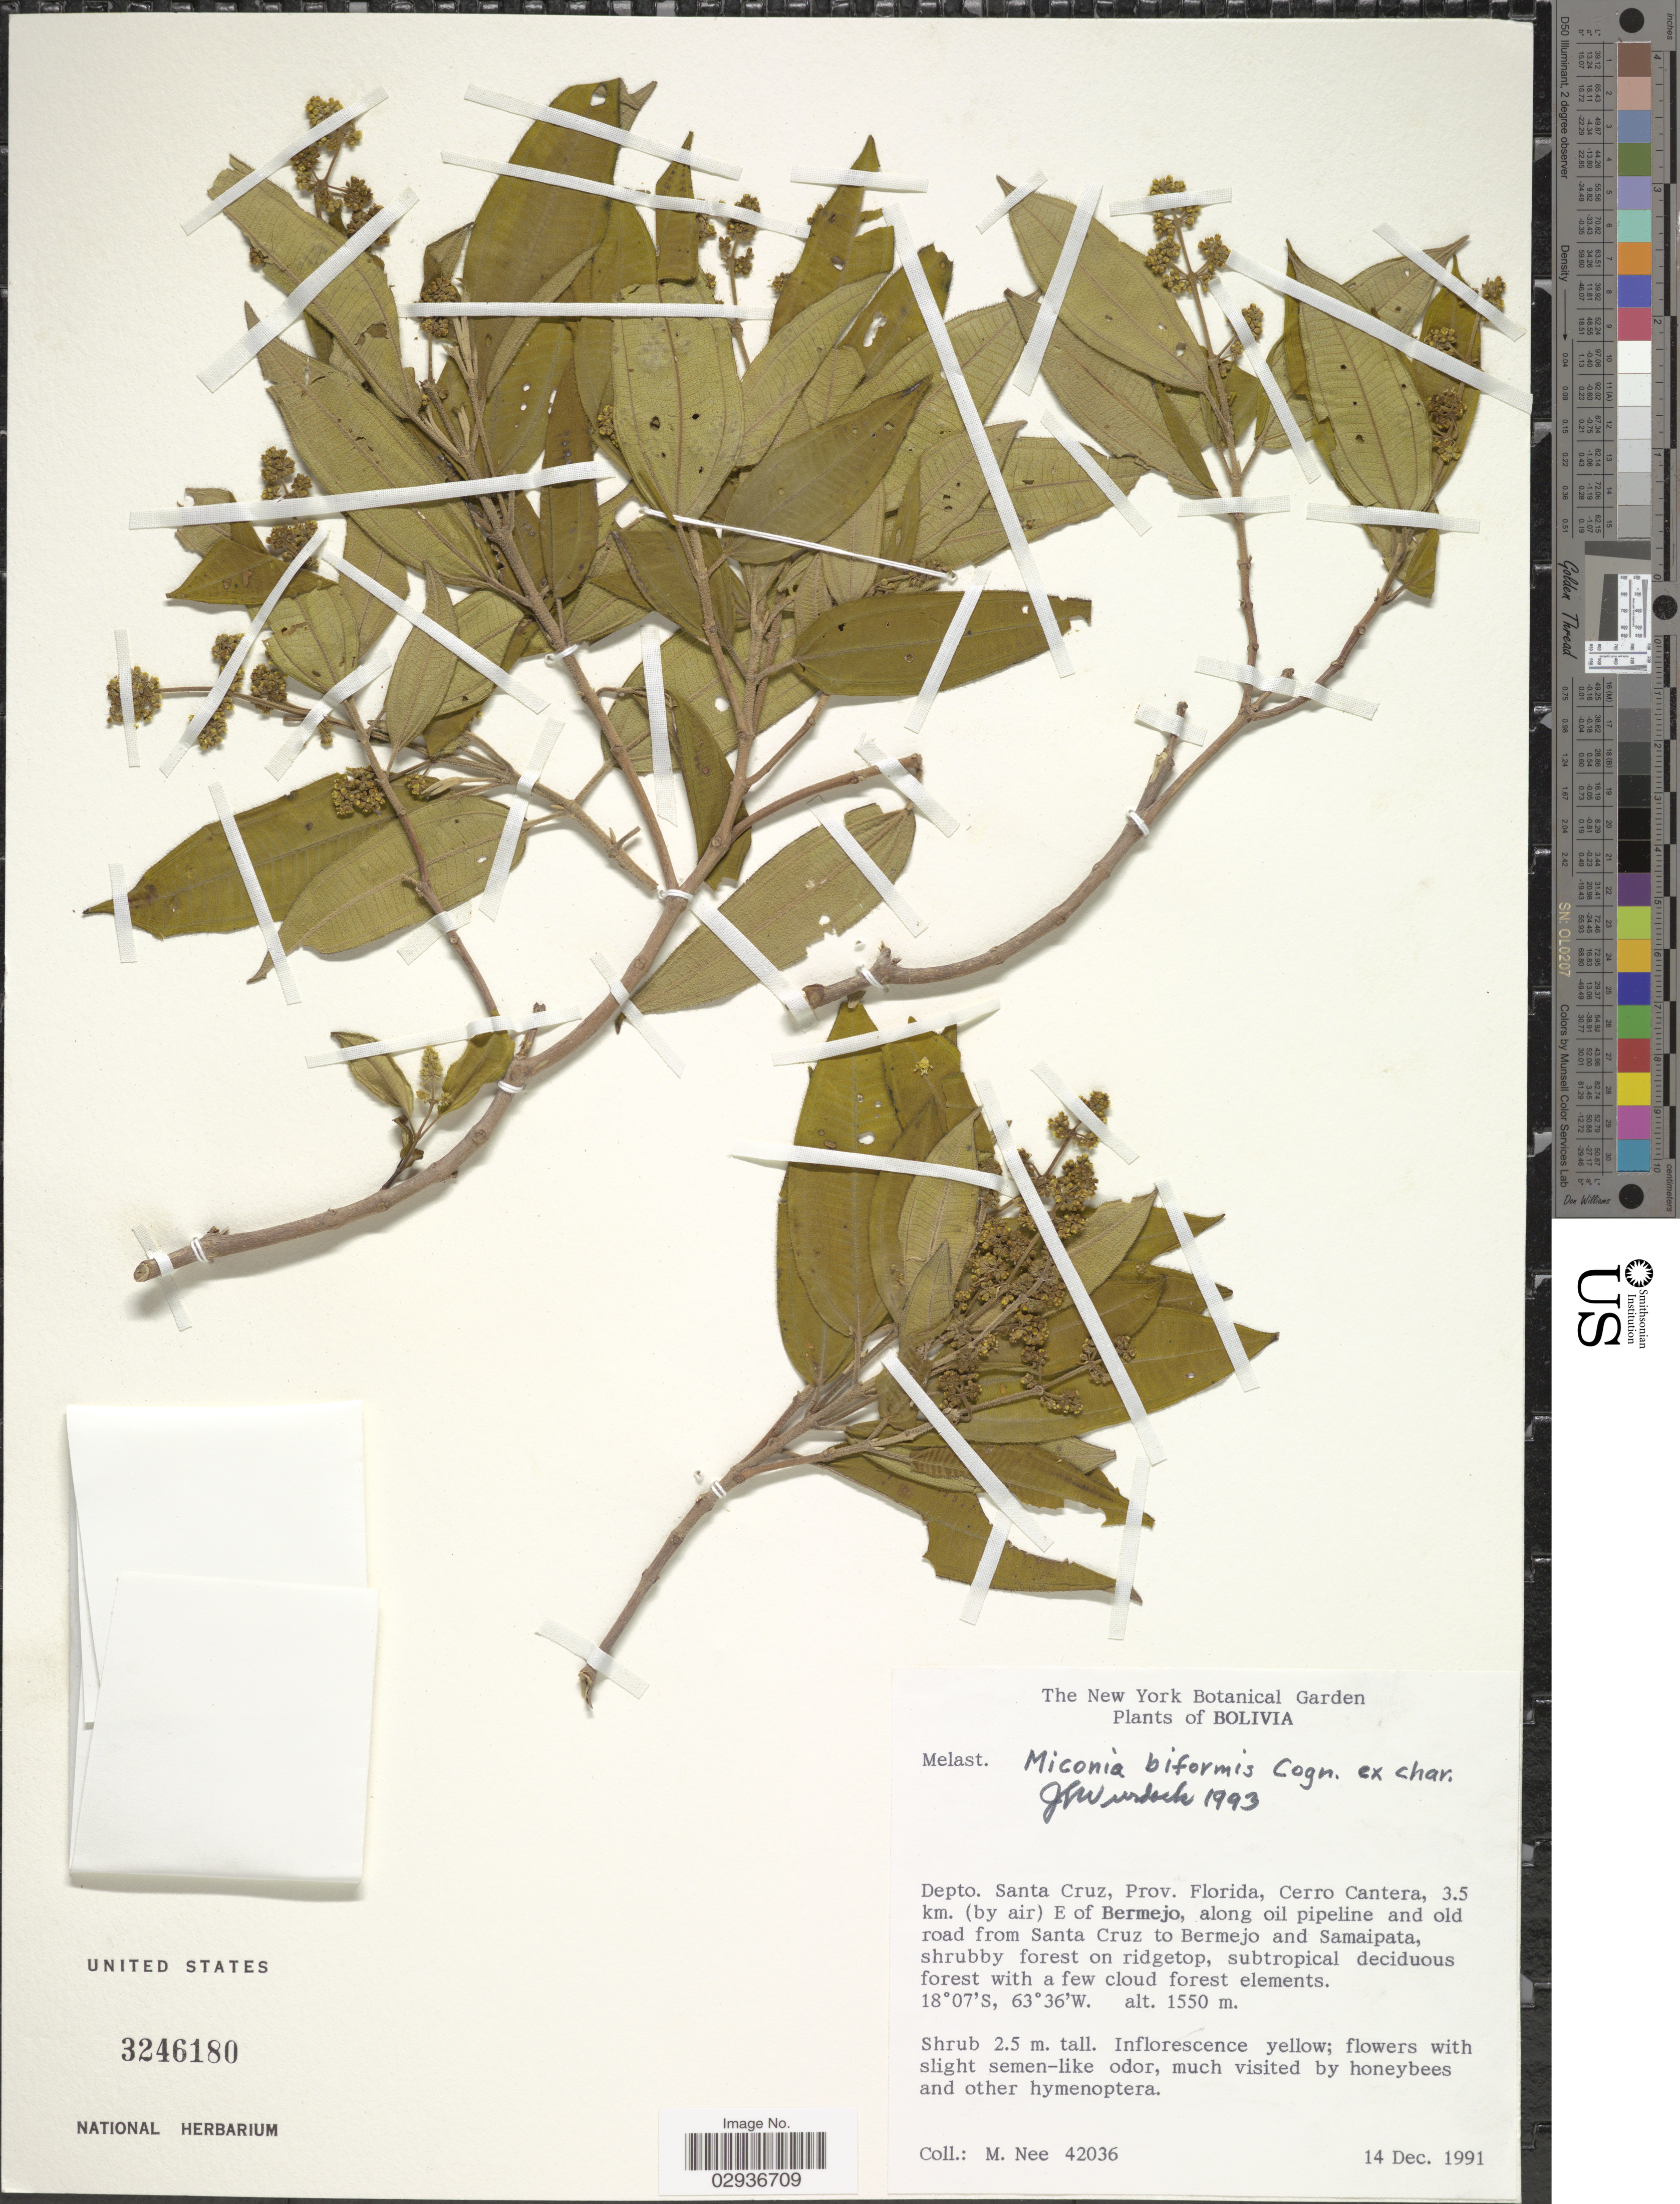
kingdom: Plantae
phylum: Tracheophyta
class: Magnoliopsida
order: Myrtales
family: Melastomataceae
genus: Miconia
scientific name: Miconia biformis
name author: Cogn.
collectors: M. Nee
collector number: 42036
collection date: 1991-12-14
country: Bolivia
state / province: Santa Cruz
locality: Depto. Santa Cruz, Prov. Florida, Cerro Cantera, 3.5 km. (by air) E of Bermejo, along oil pipeline and old road from Santa Cruz to Bermejo and Samaipata.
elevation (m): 1550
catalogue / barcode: US 3246180